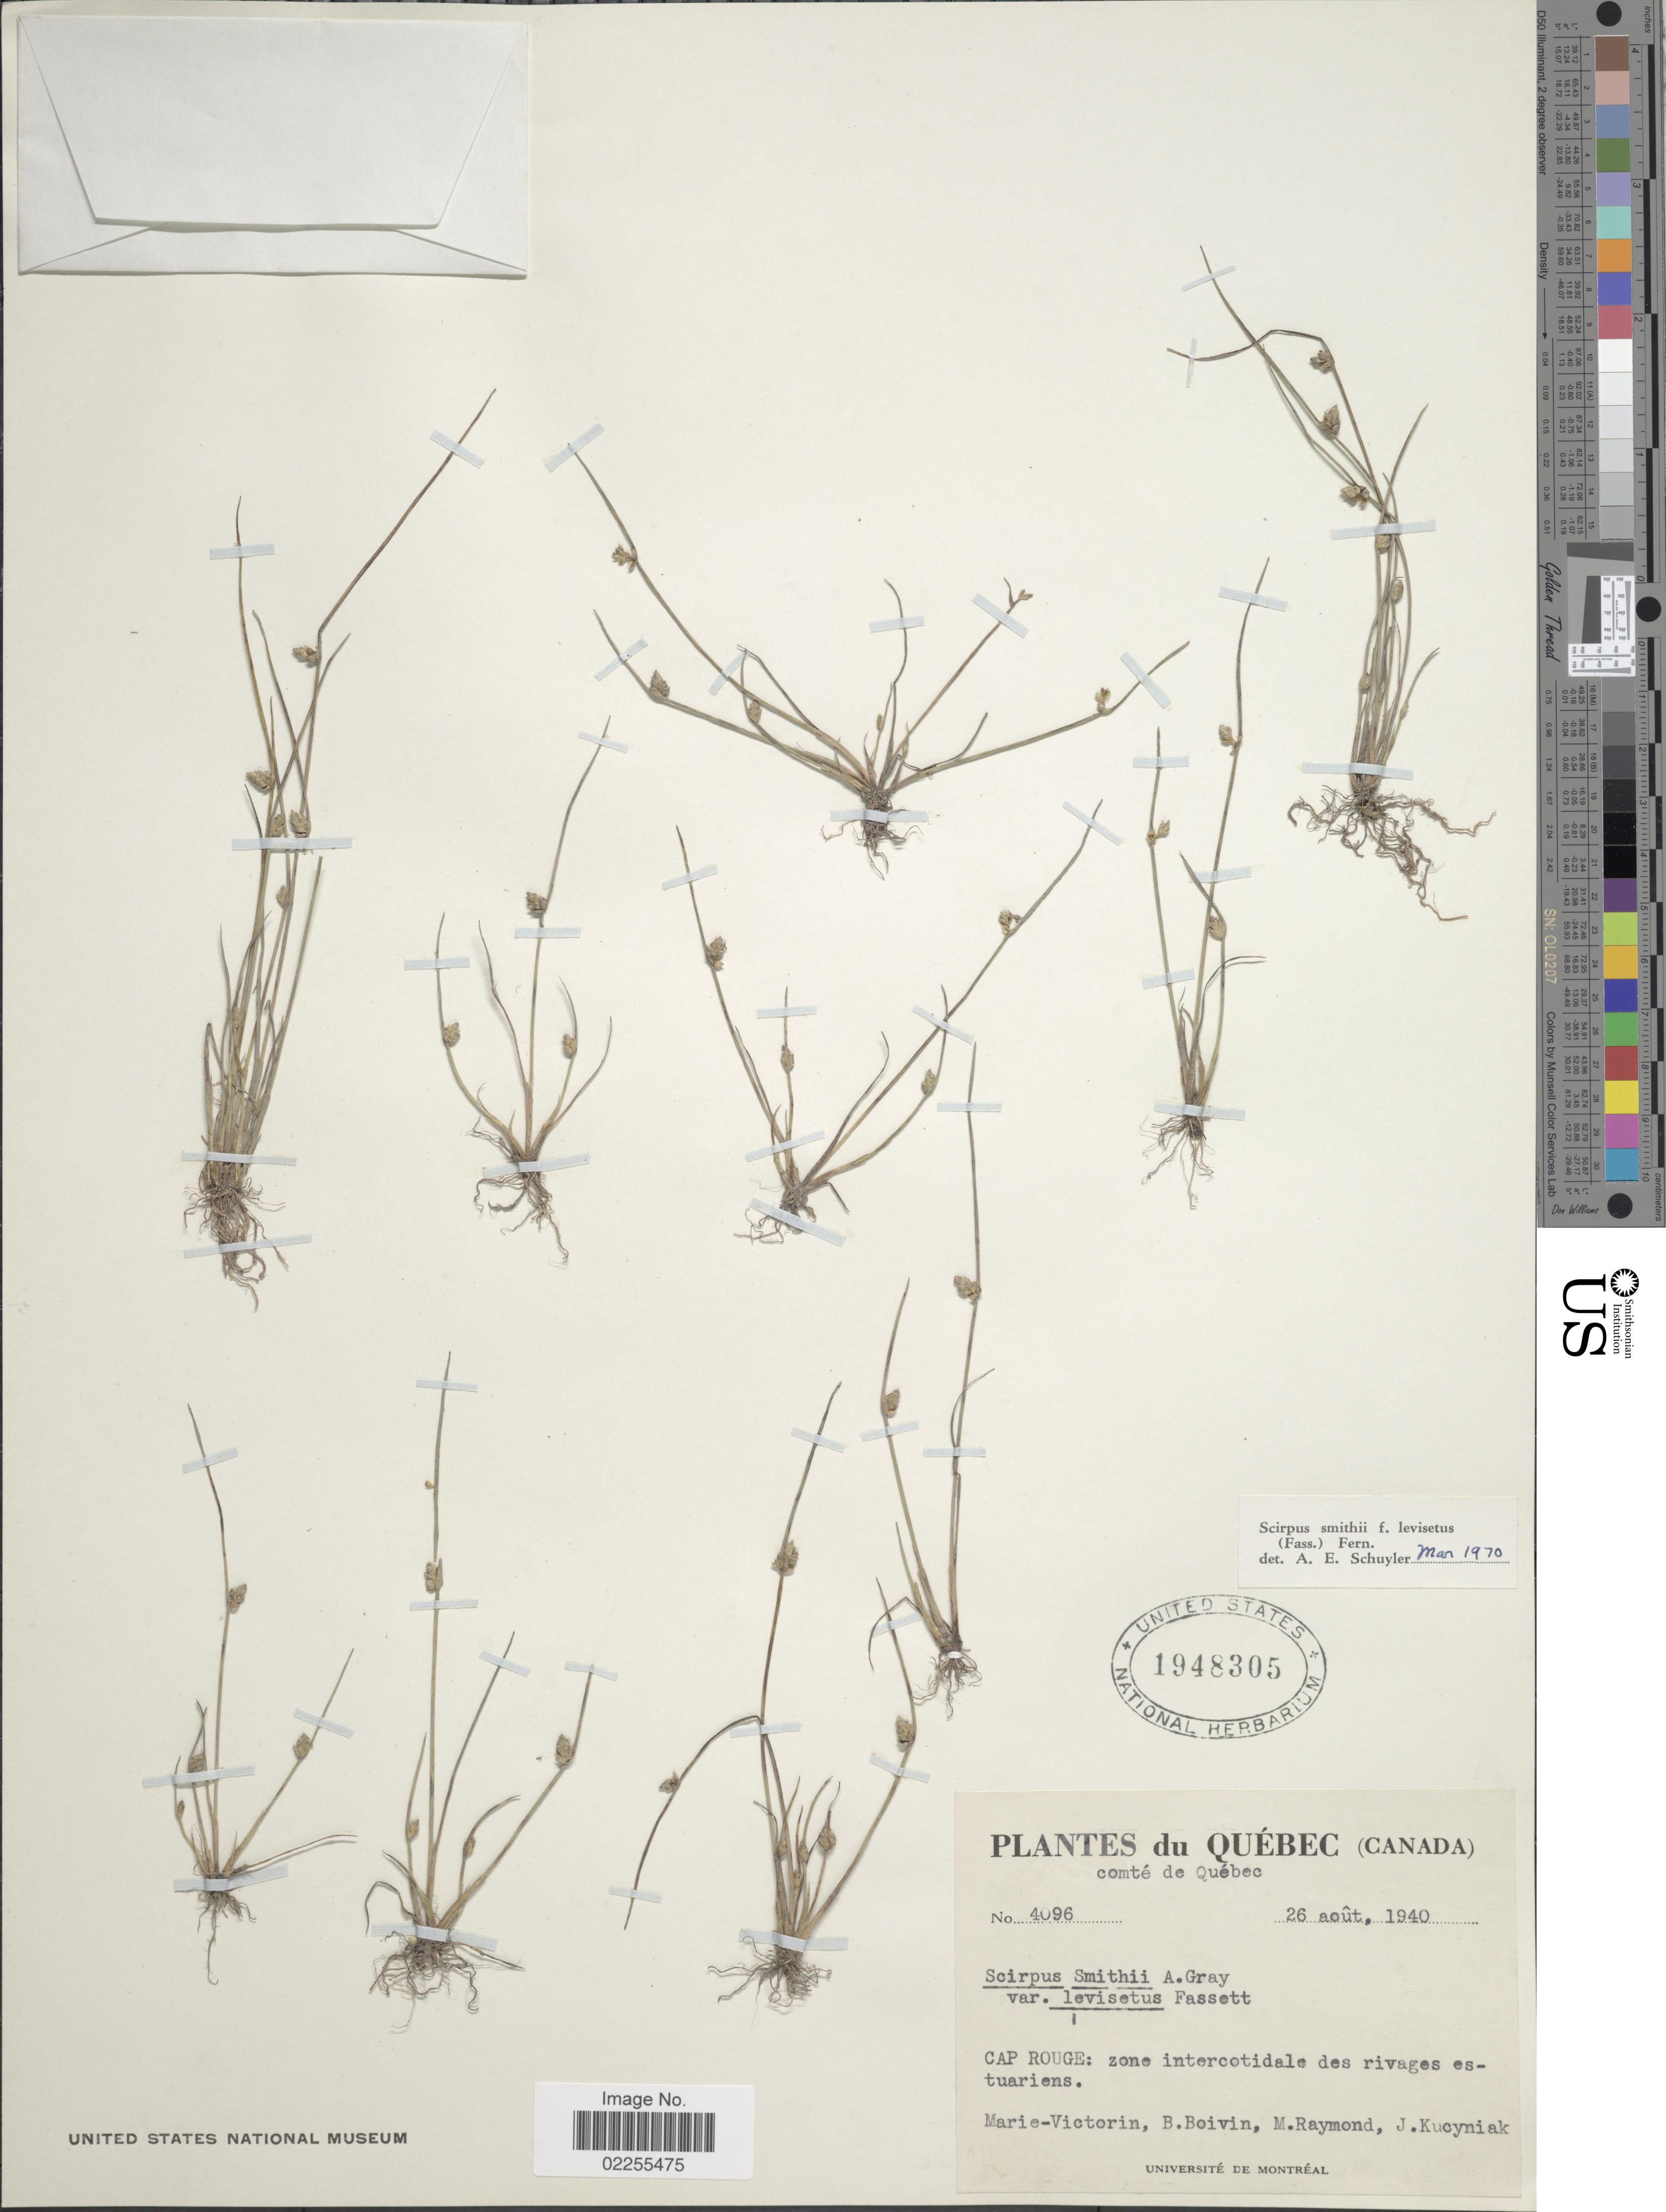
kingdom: Plantae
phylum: Tracheophyta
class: Liliopsida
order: Poales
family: Cyperaceae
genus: Schoenoplectus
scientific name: Schoenoplectus smithii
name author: (A. Gray) Soják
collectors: -. Marie-Victorin, J. R. B. Boivin, M. Raymond & J. Kucyniak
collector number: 4096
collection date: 1940-08-26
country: Canada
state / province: Quebec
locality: Comte de Quebec, Cap Rouge: zone intercotidale des rivages estuariens.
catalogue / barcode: US 1948305